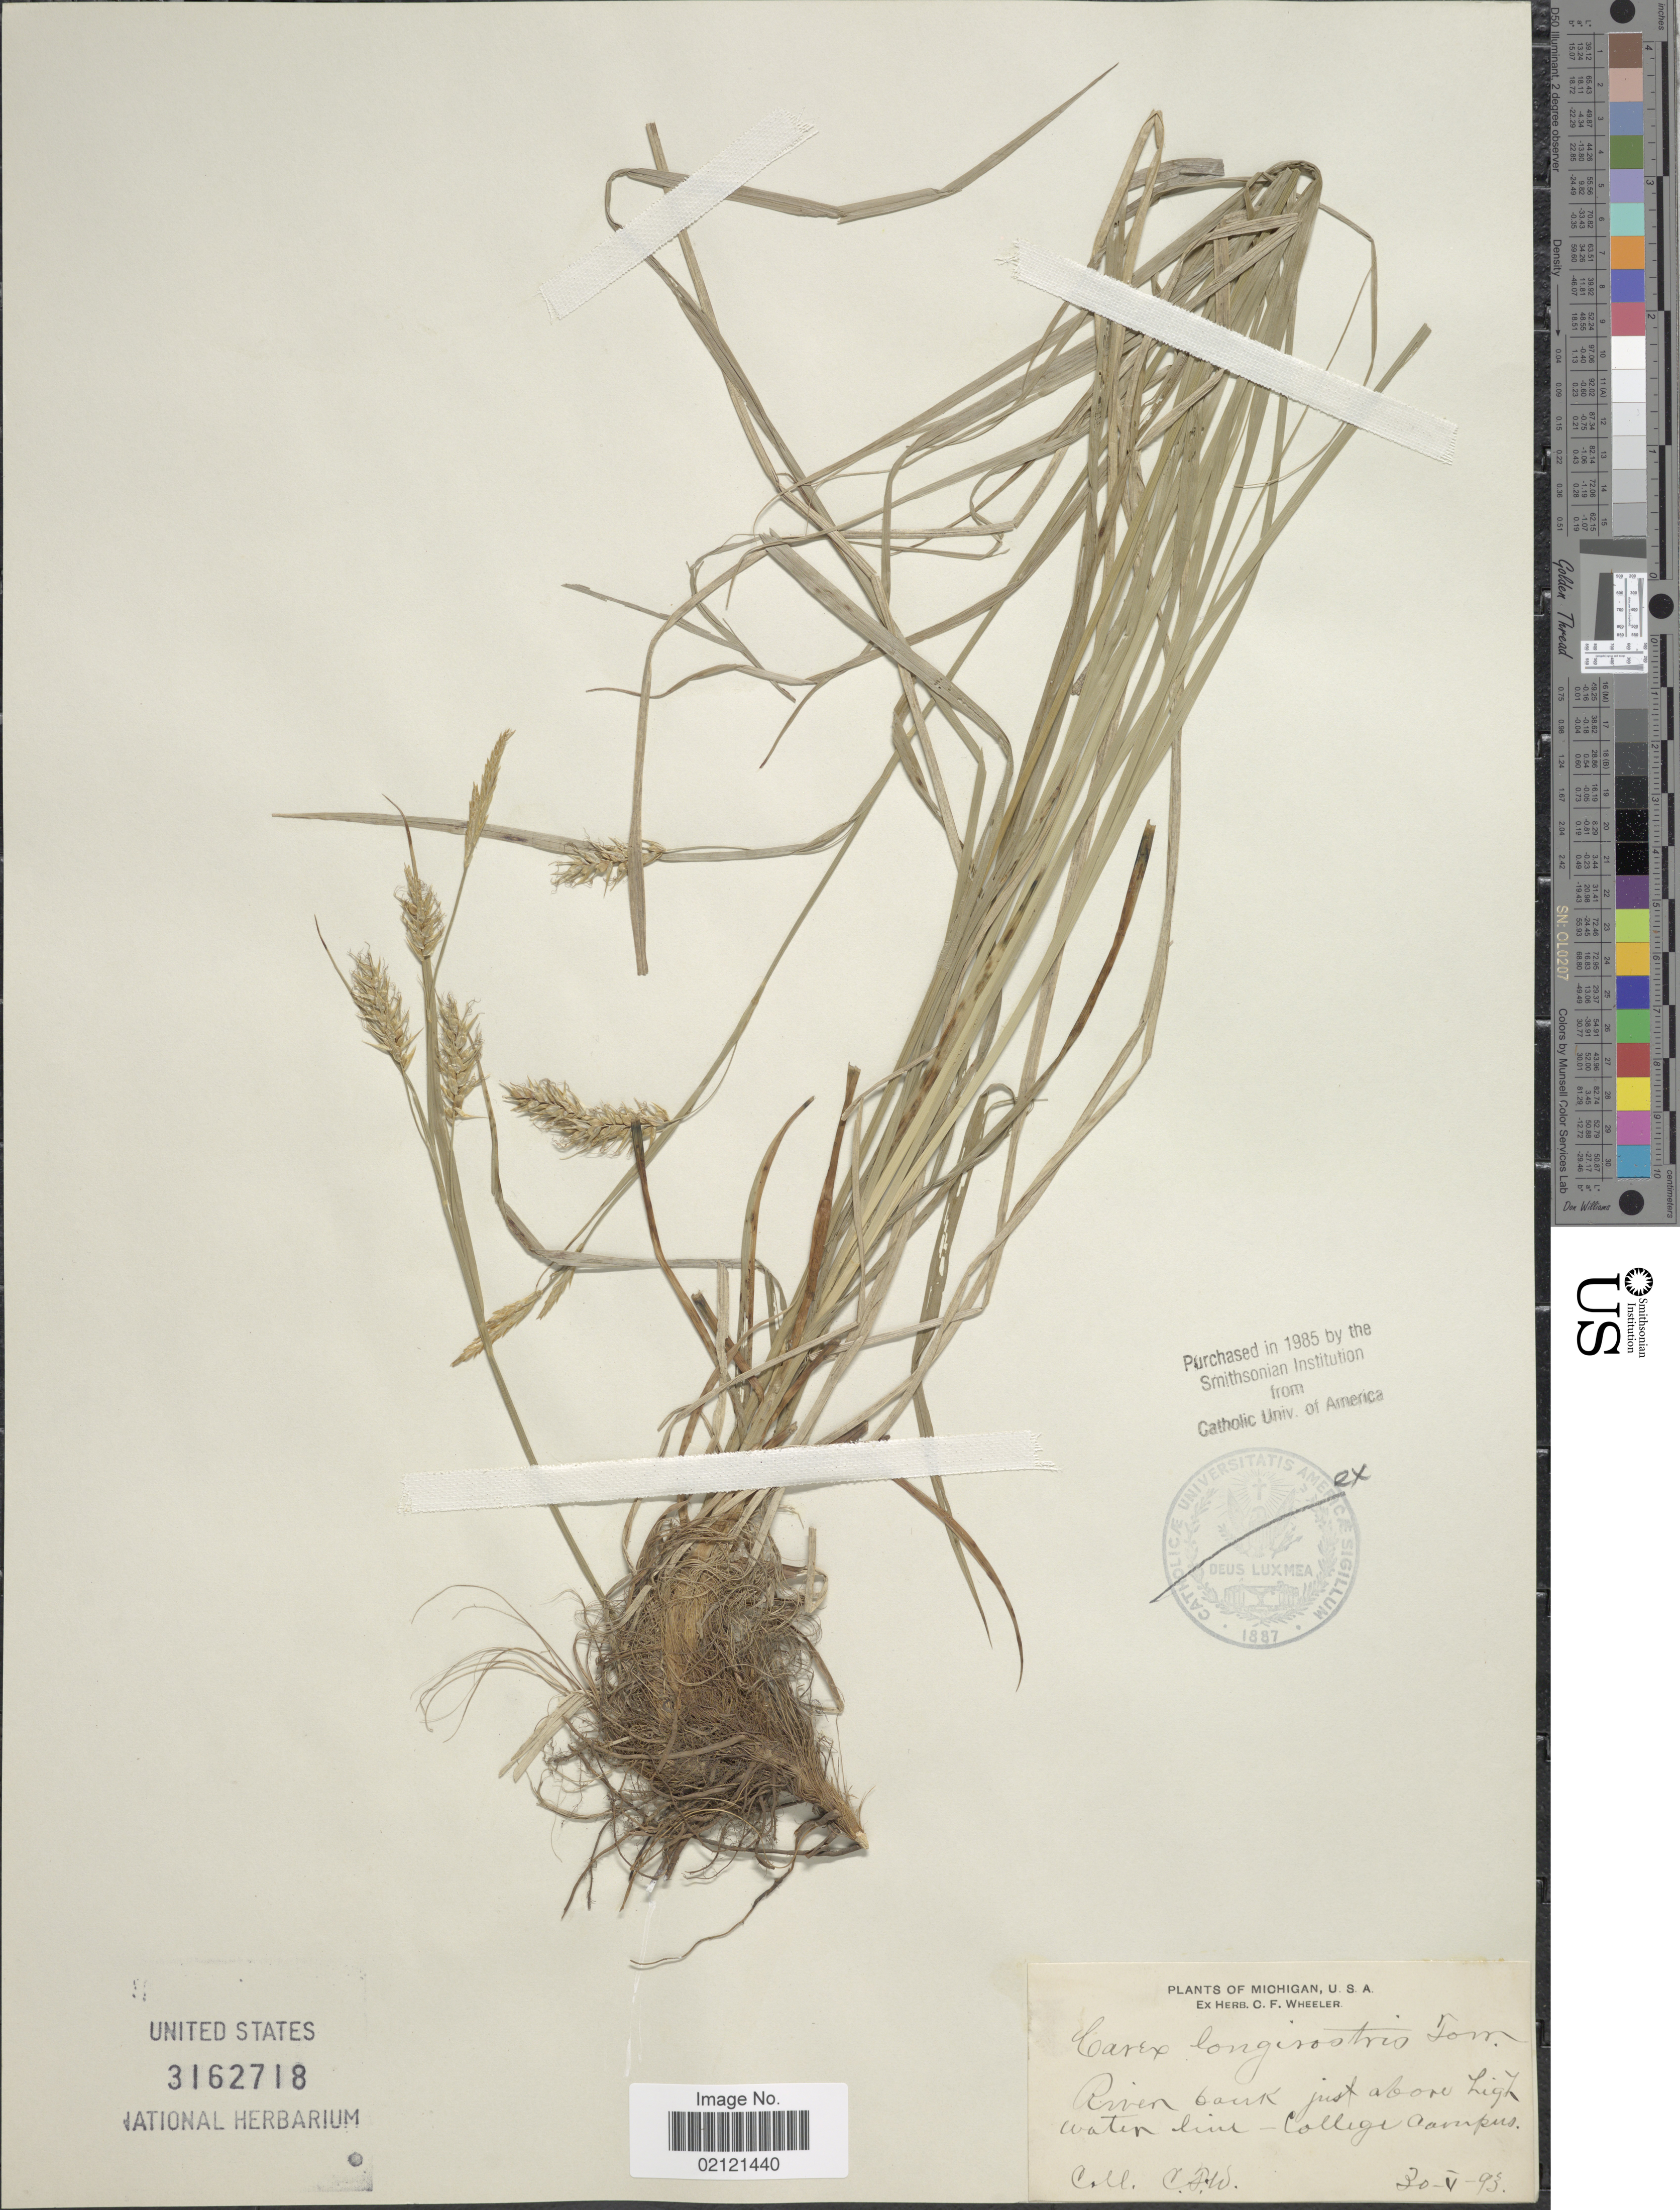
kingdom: Plantae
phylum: Tracheophyta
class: Liliopsida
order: Poales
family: Cyperaceae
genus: Carex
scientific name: Carex sprengelii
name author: Dewey ex Spreng.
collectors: C. Wheeler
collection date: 1893-04-30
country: United States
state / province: Michigan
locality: River bank just above high water line, College campus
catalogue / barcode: US 3162718